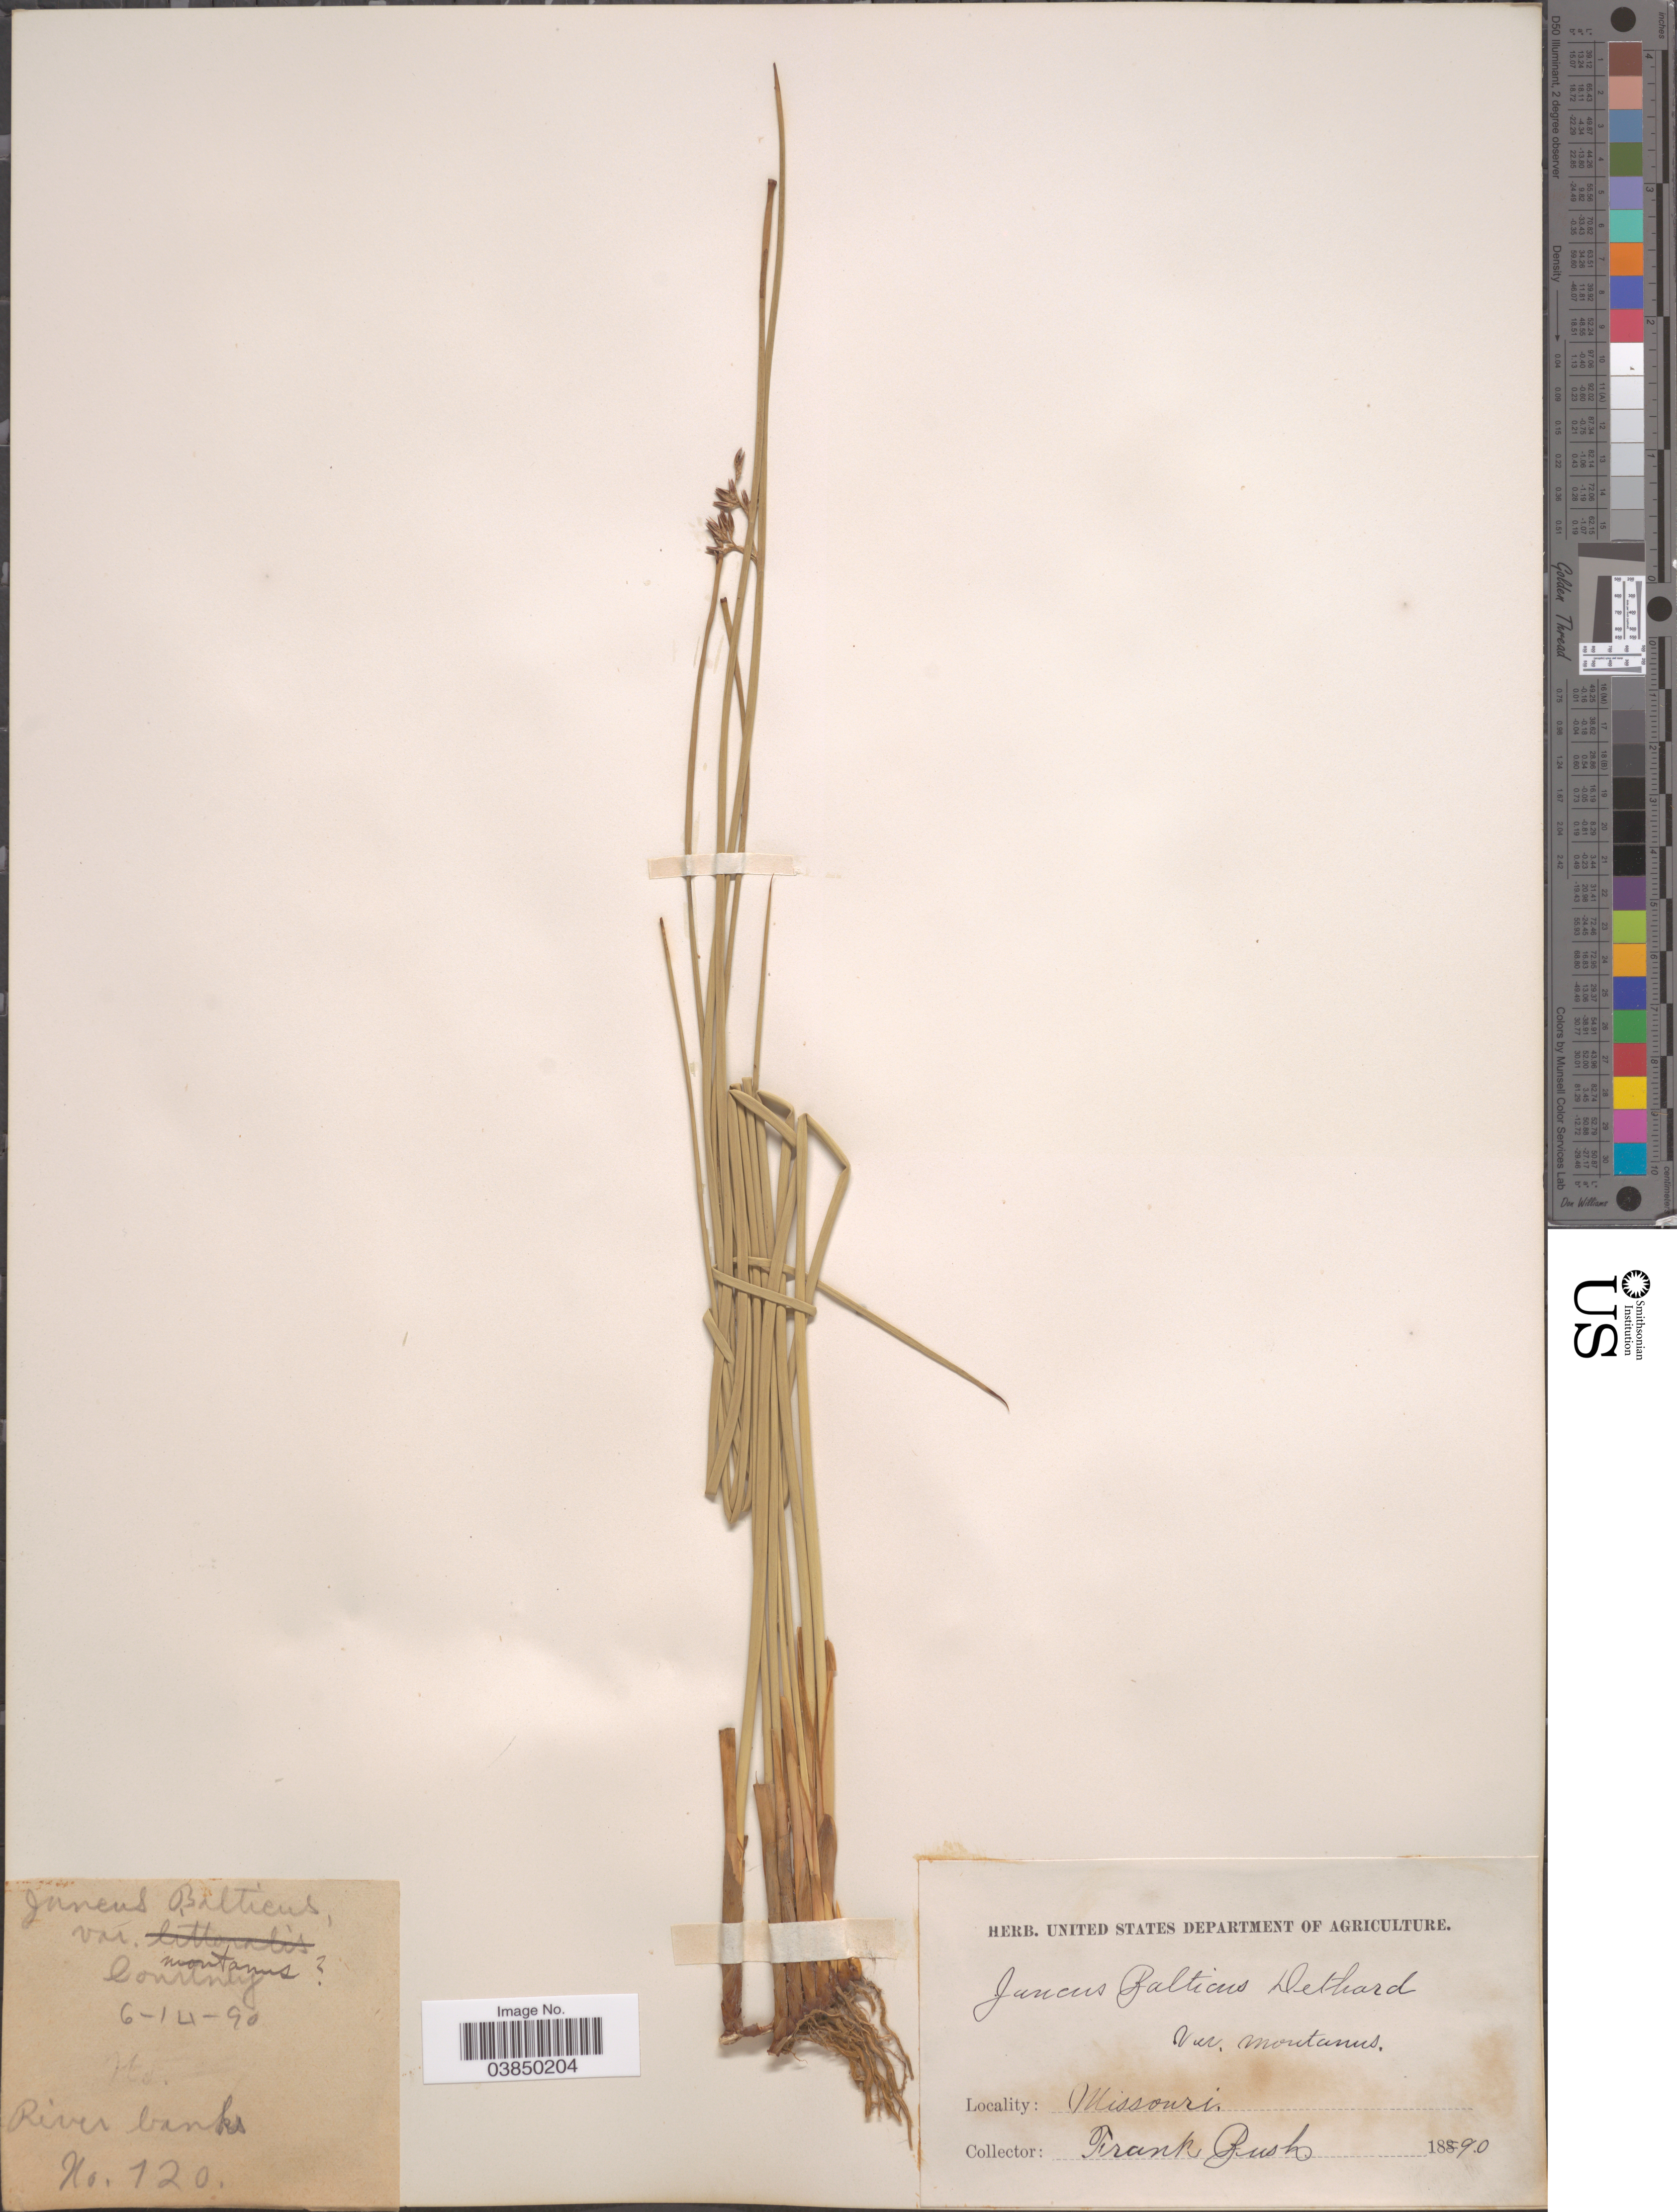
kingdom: Plantae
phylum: Tracheophyta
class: Liliopsida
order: Poales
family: Juncaceae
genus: Juncus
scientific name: Juncus balticus var. montanus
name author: Engelm.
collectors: F. Rush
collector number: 120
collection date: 1890-06-14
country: United States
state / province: Missouri